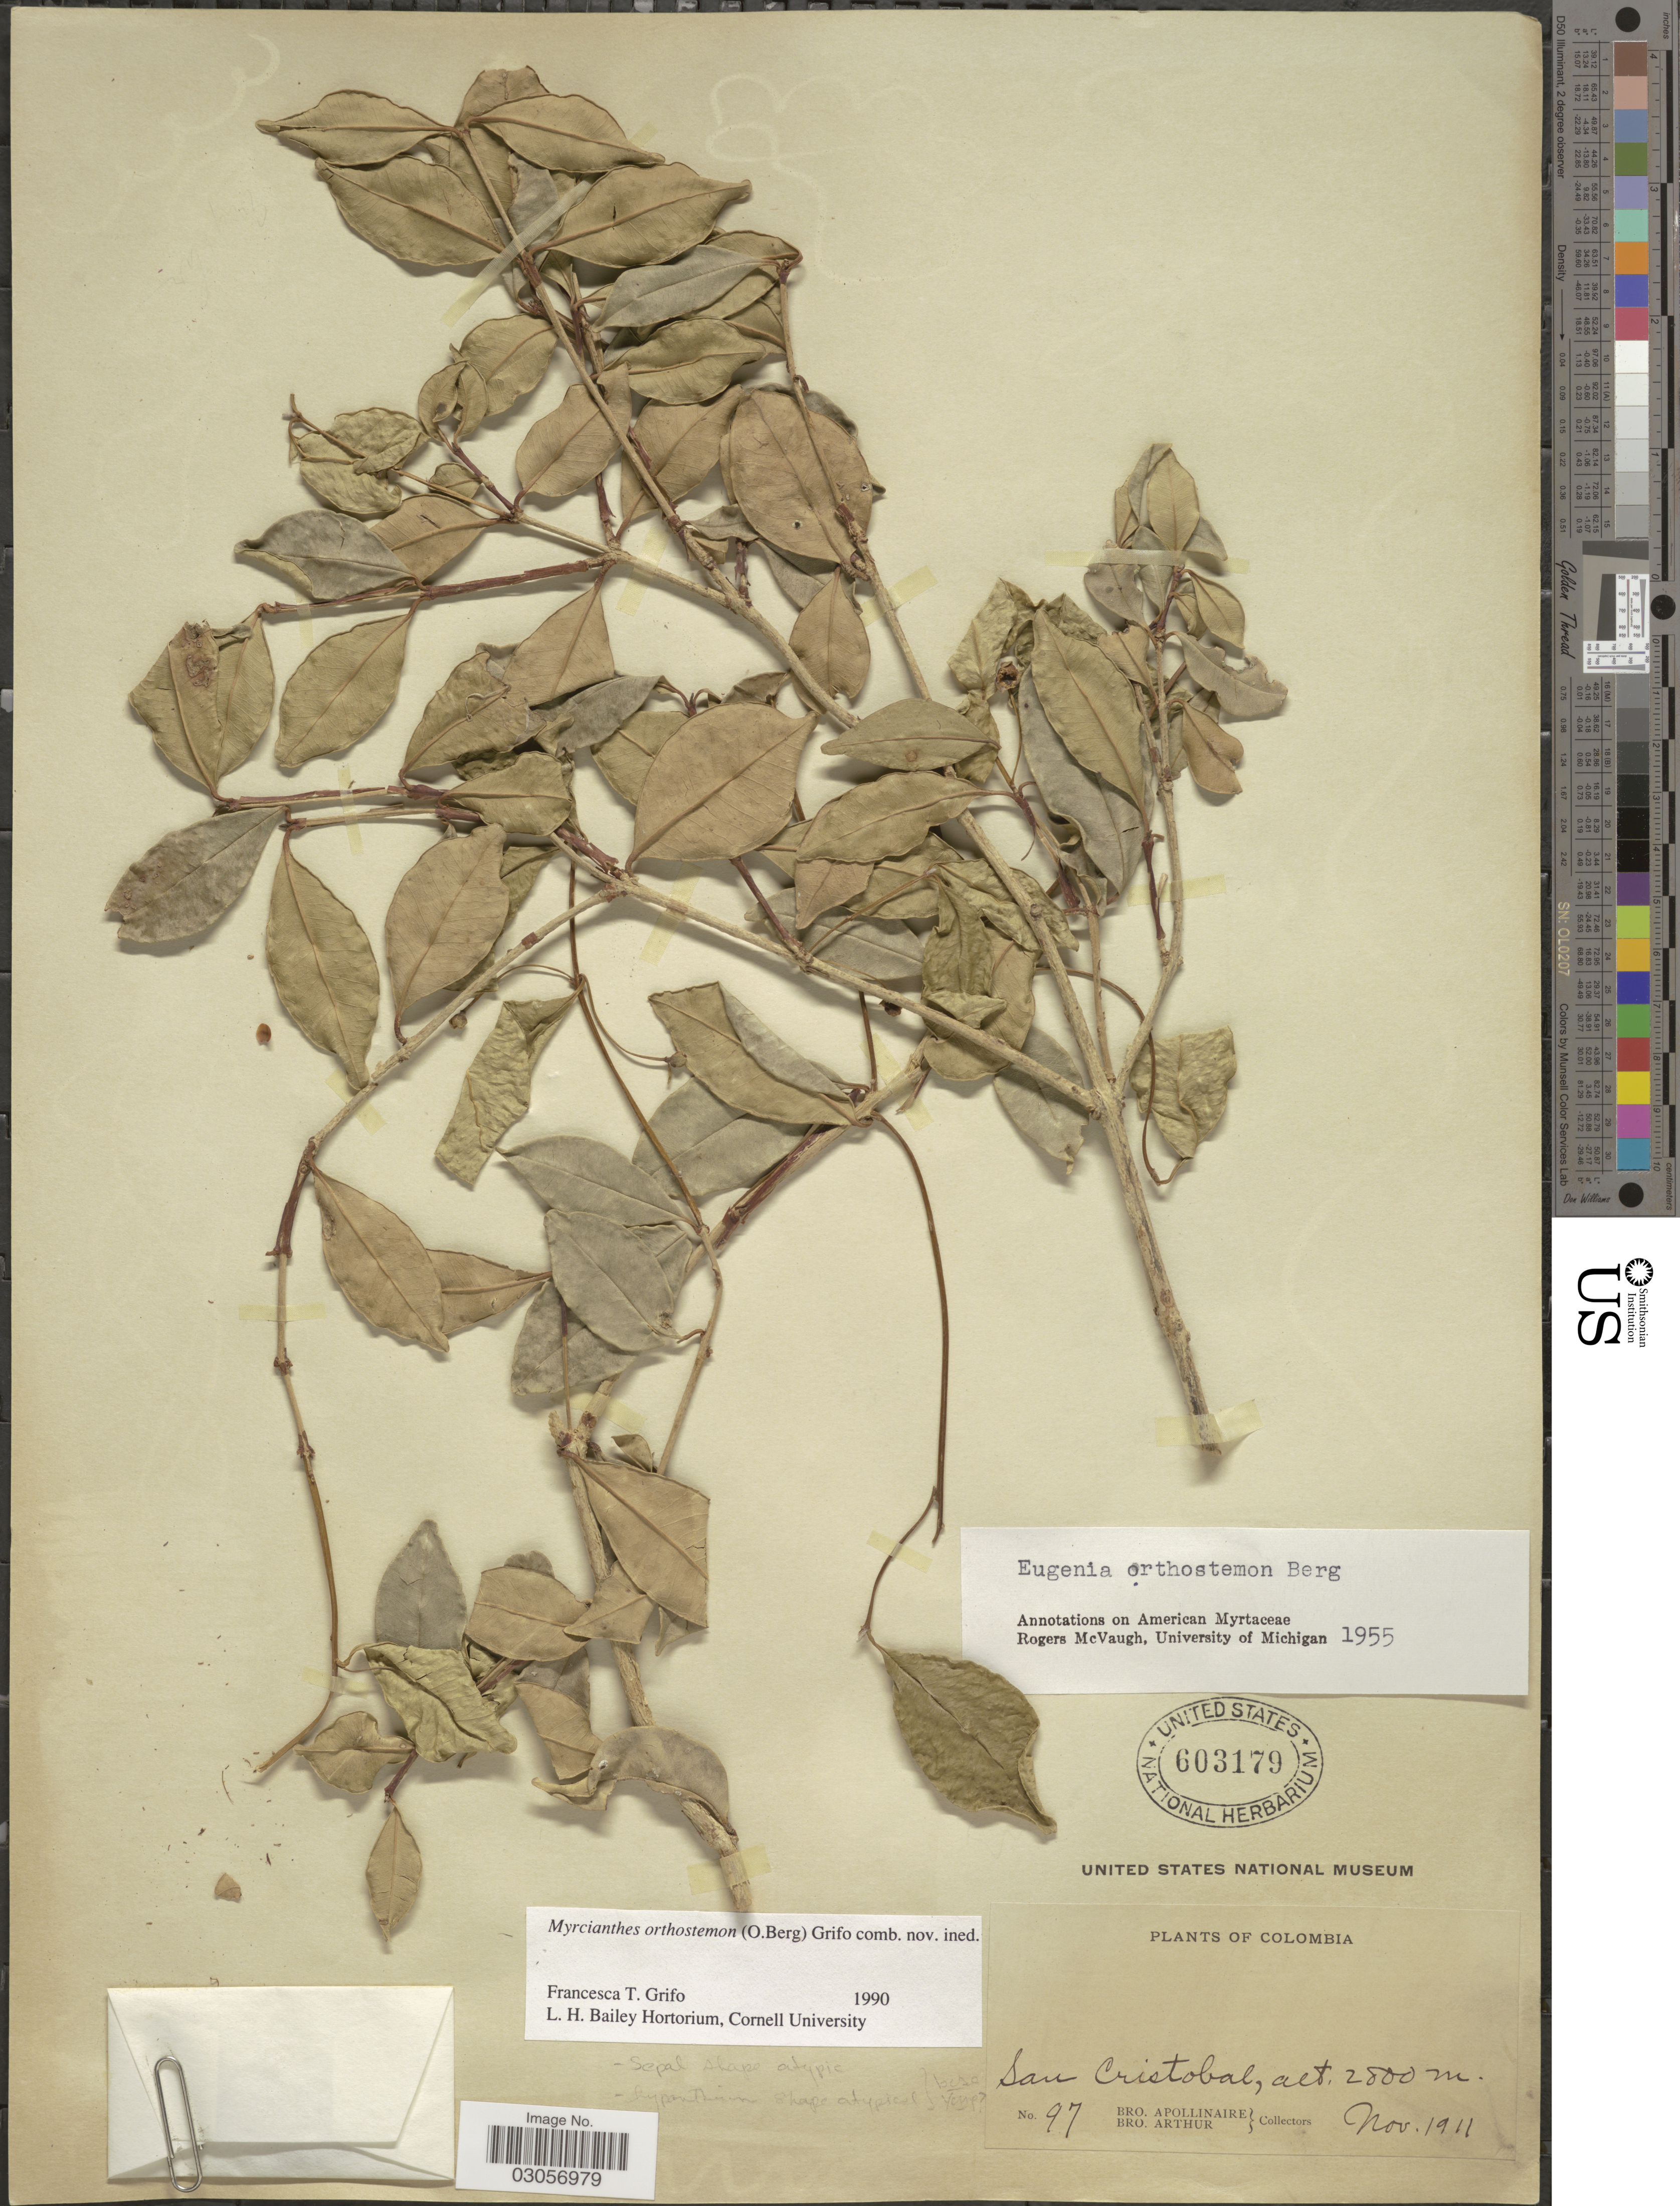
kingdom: Plantae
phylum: Tracheophyta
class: Magnoliopsida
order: Myrtales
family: Myrtaceae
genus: Myrcianthes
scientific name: Myrcianthes orthostemon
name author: (O. Berg) Grifo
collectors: Bro. Apollinaire & Bro. Arthur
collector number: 97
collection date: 1911-11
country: Colombia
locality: San Cristobal.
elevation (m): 2800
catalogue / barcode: US 603179